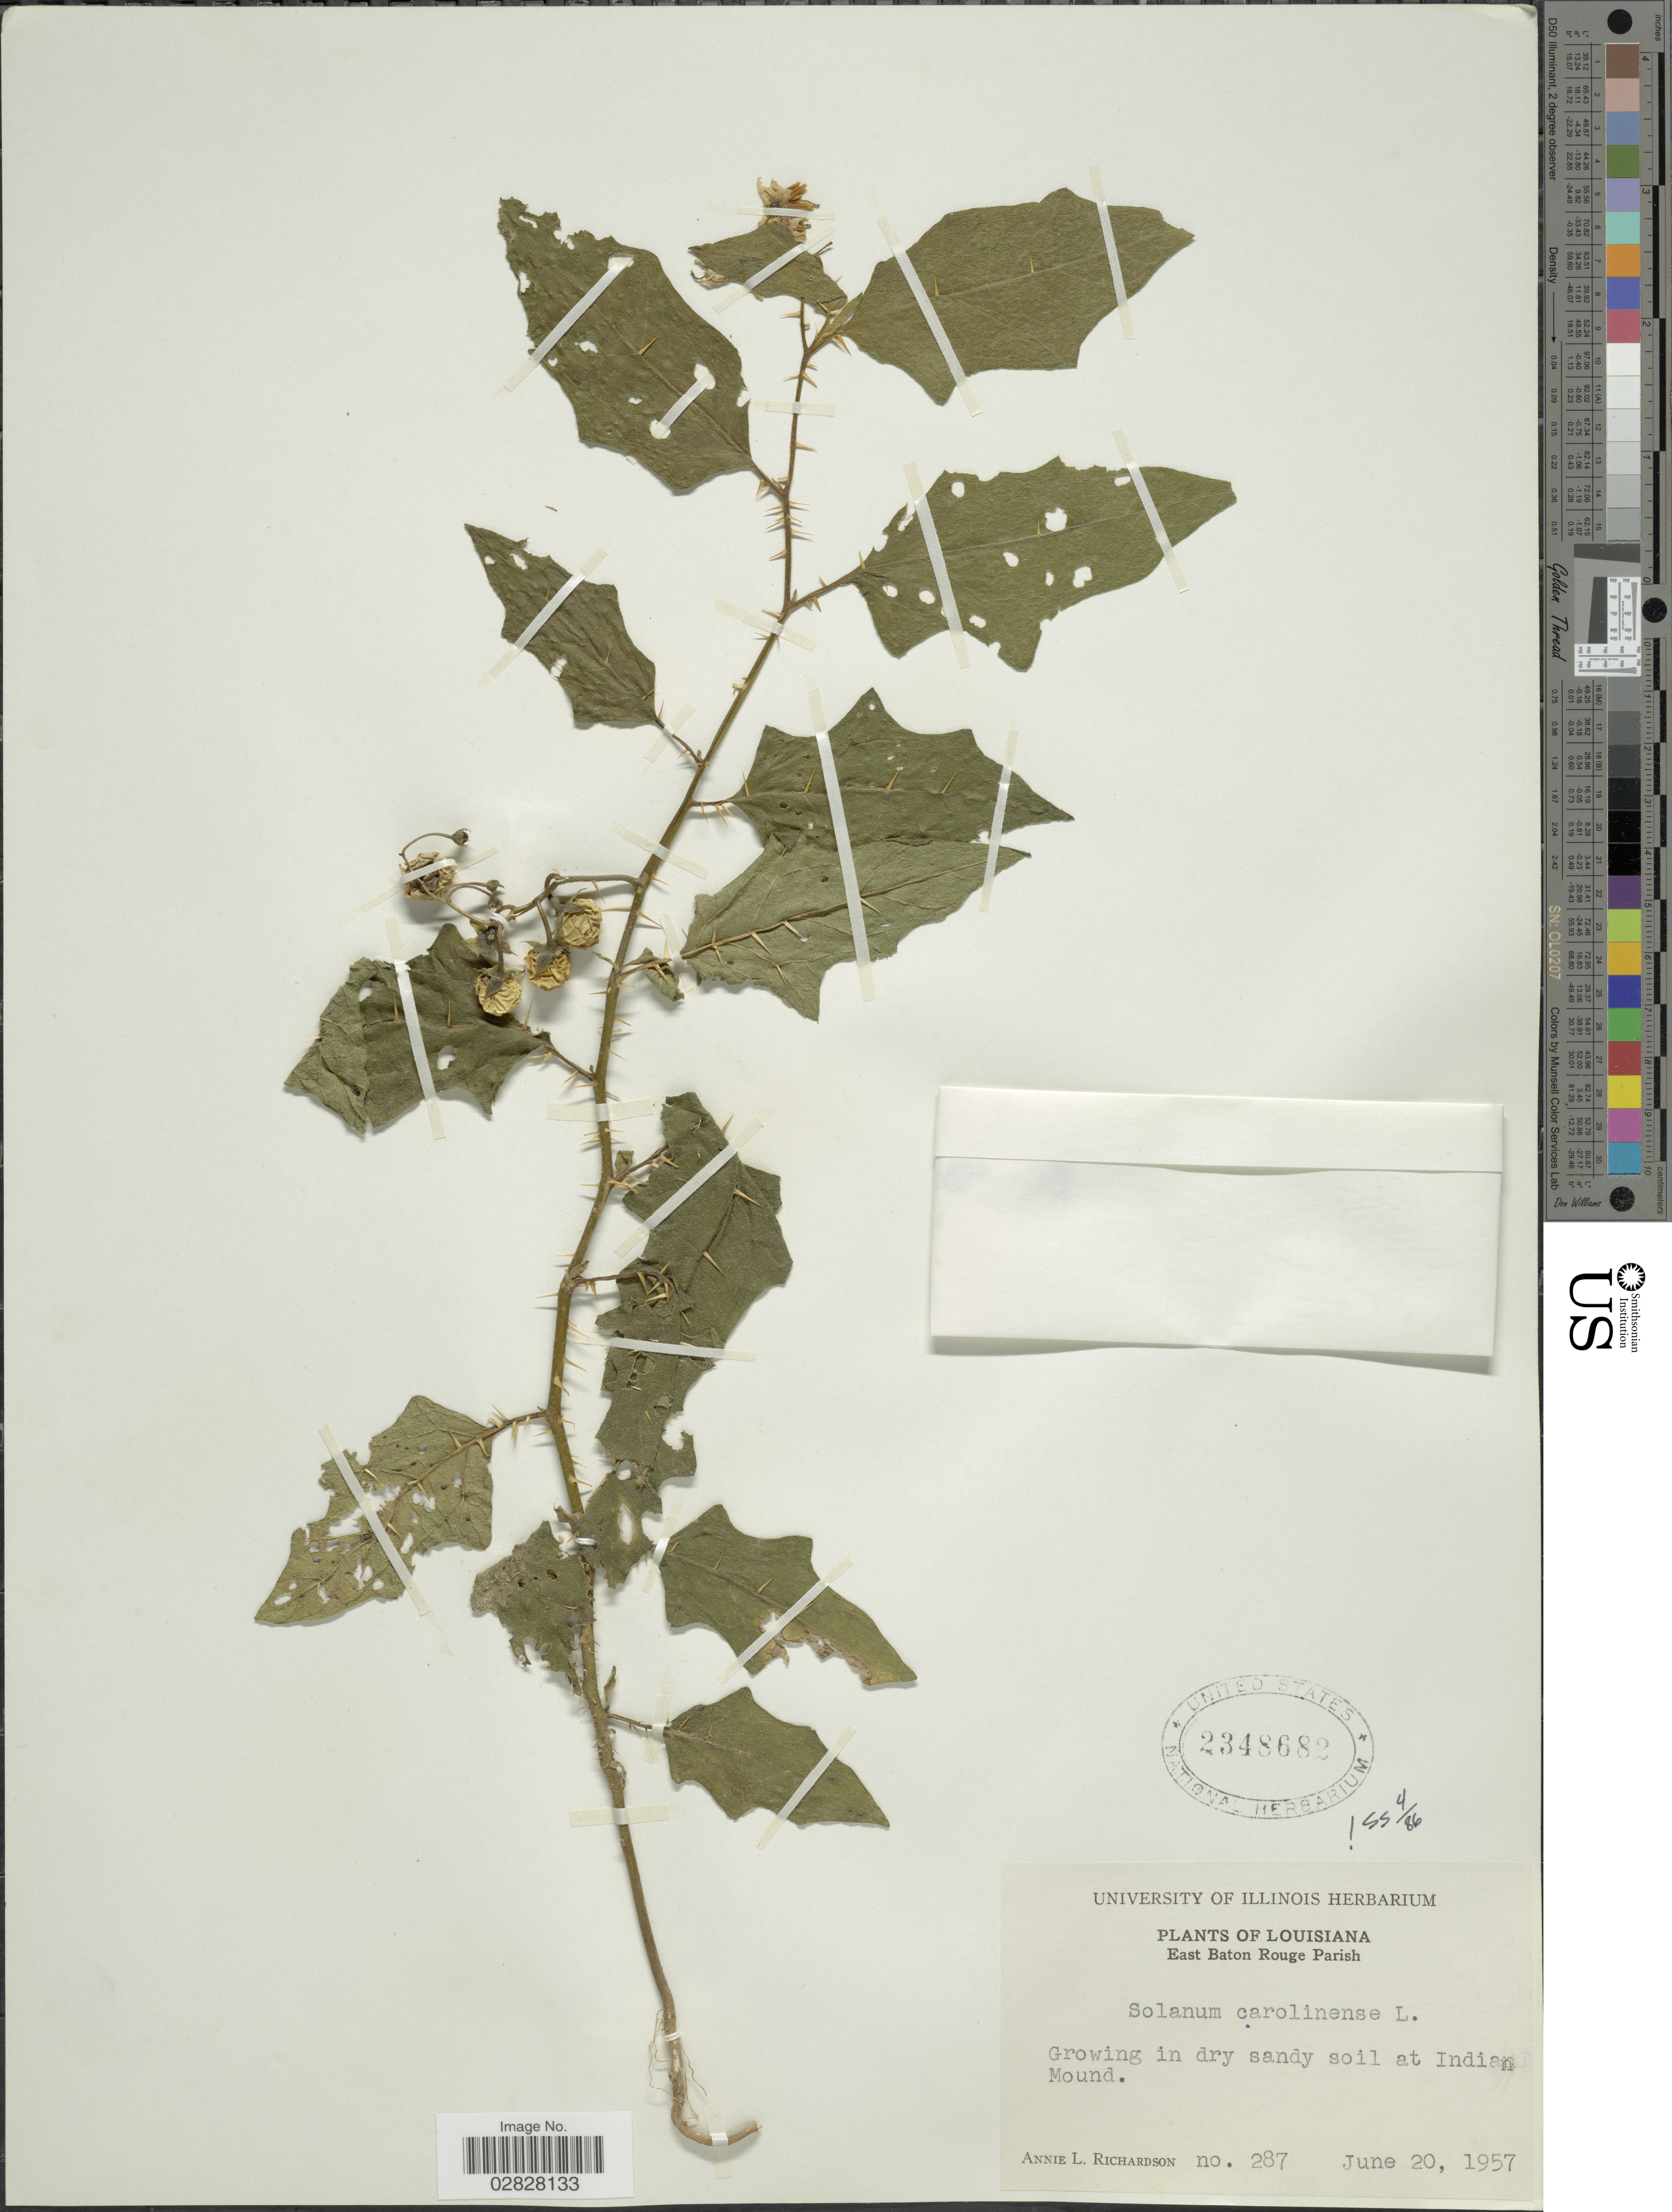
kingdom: Plantae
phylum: Tracheophyta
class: Magnoliopsida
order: Solanales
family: Solanaceae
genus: Solanum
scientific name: Solanum carolinense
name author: L.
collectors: A. L. Richardson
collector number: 287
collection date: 1957-06-20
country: United States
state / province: Louisiana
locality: East Baton Rouge Parish. Growing in dry sand soil at Indian Mound.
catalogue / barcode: US 2348682